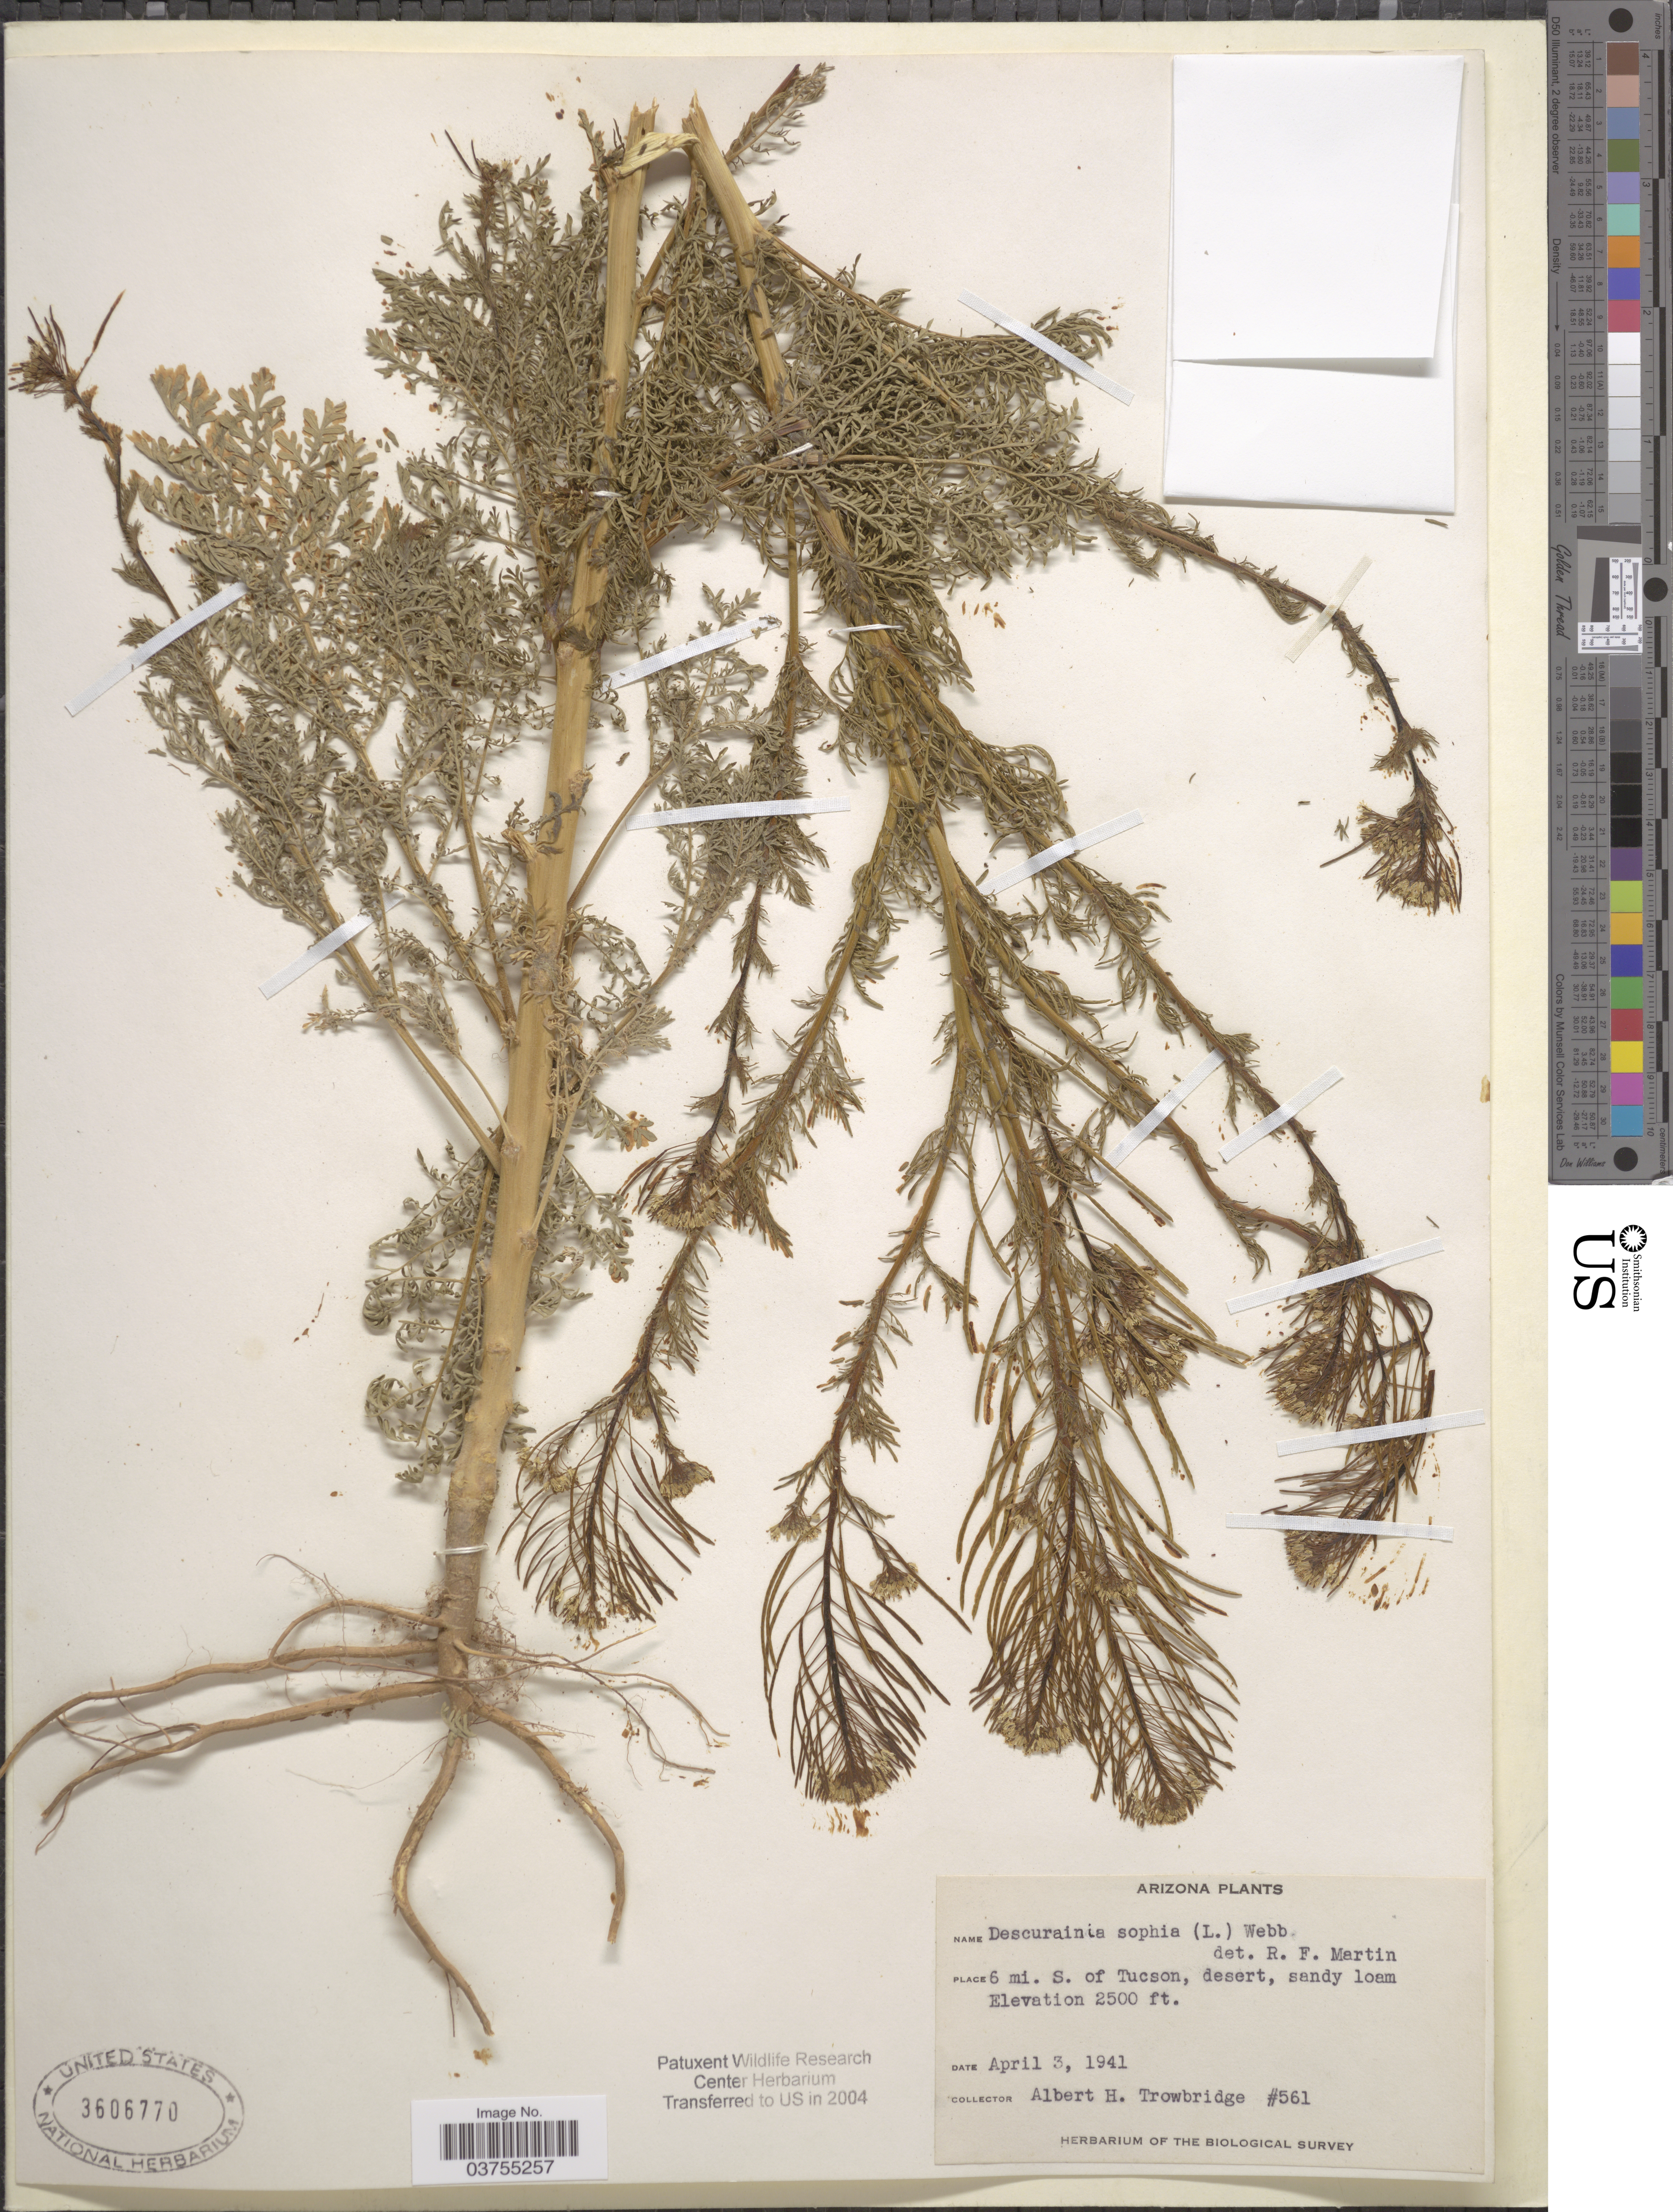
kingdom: Plantae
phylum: Tracheophyta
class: Magnoliopsida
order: Brassicales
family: Brassicaceae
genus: Descurainia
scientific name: Descurainia sophia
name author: (L.) Webb ex Prantl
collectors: A. H. Trowbridge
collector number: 561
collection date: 1941-04-03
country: United States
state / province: Arizona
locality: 6 mi. S. of Tucson.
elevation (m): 762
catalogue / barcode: US 3606770